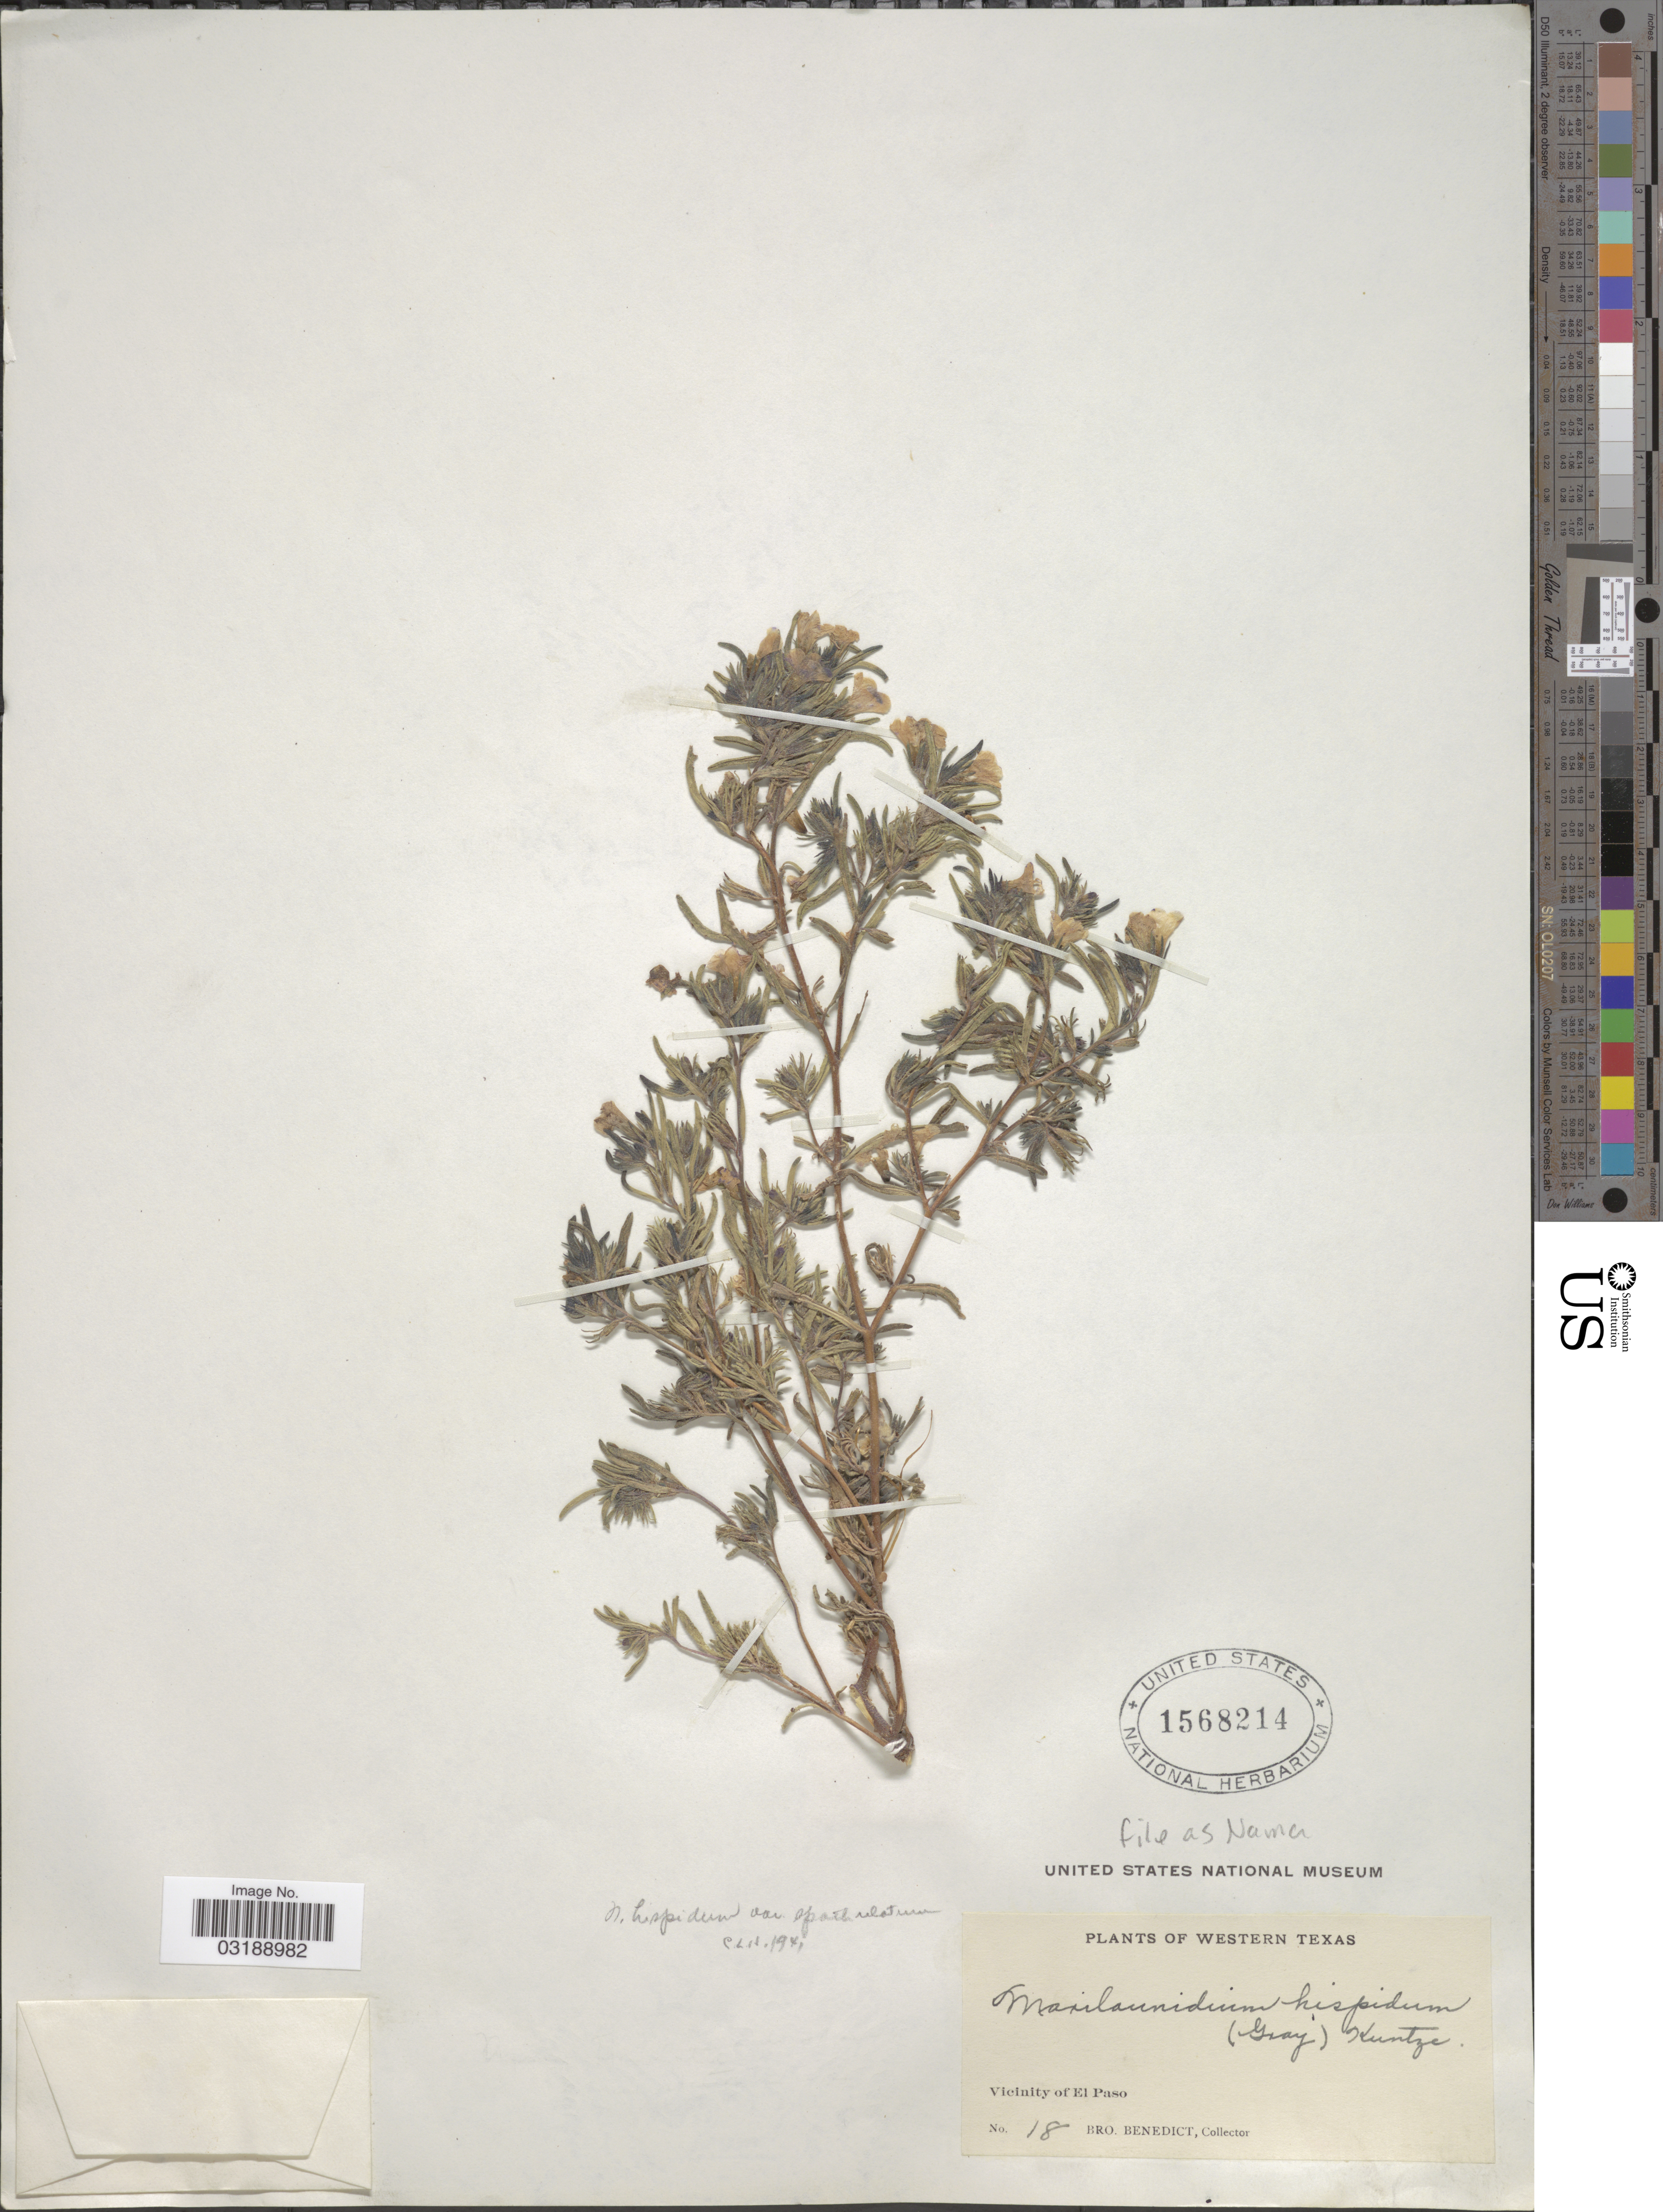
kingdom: Plantae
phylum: Tracheophyta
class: Magnoliopsida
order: Boraginales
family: Namaceae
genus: Nama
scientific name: Nama hispida var. spathulatum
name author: (Torr.) C.L. Hitchc.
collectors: Bro. Benedict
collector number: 18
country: United States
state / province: Texas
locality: Vicinity of El Paso.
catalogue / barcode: US 1568214